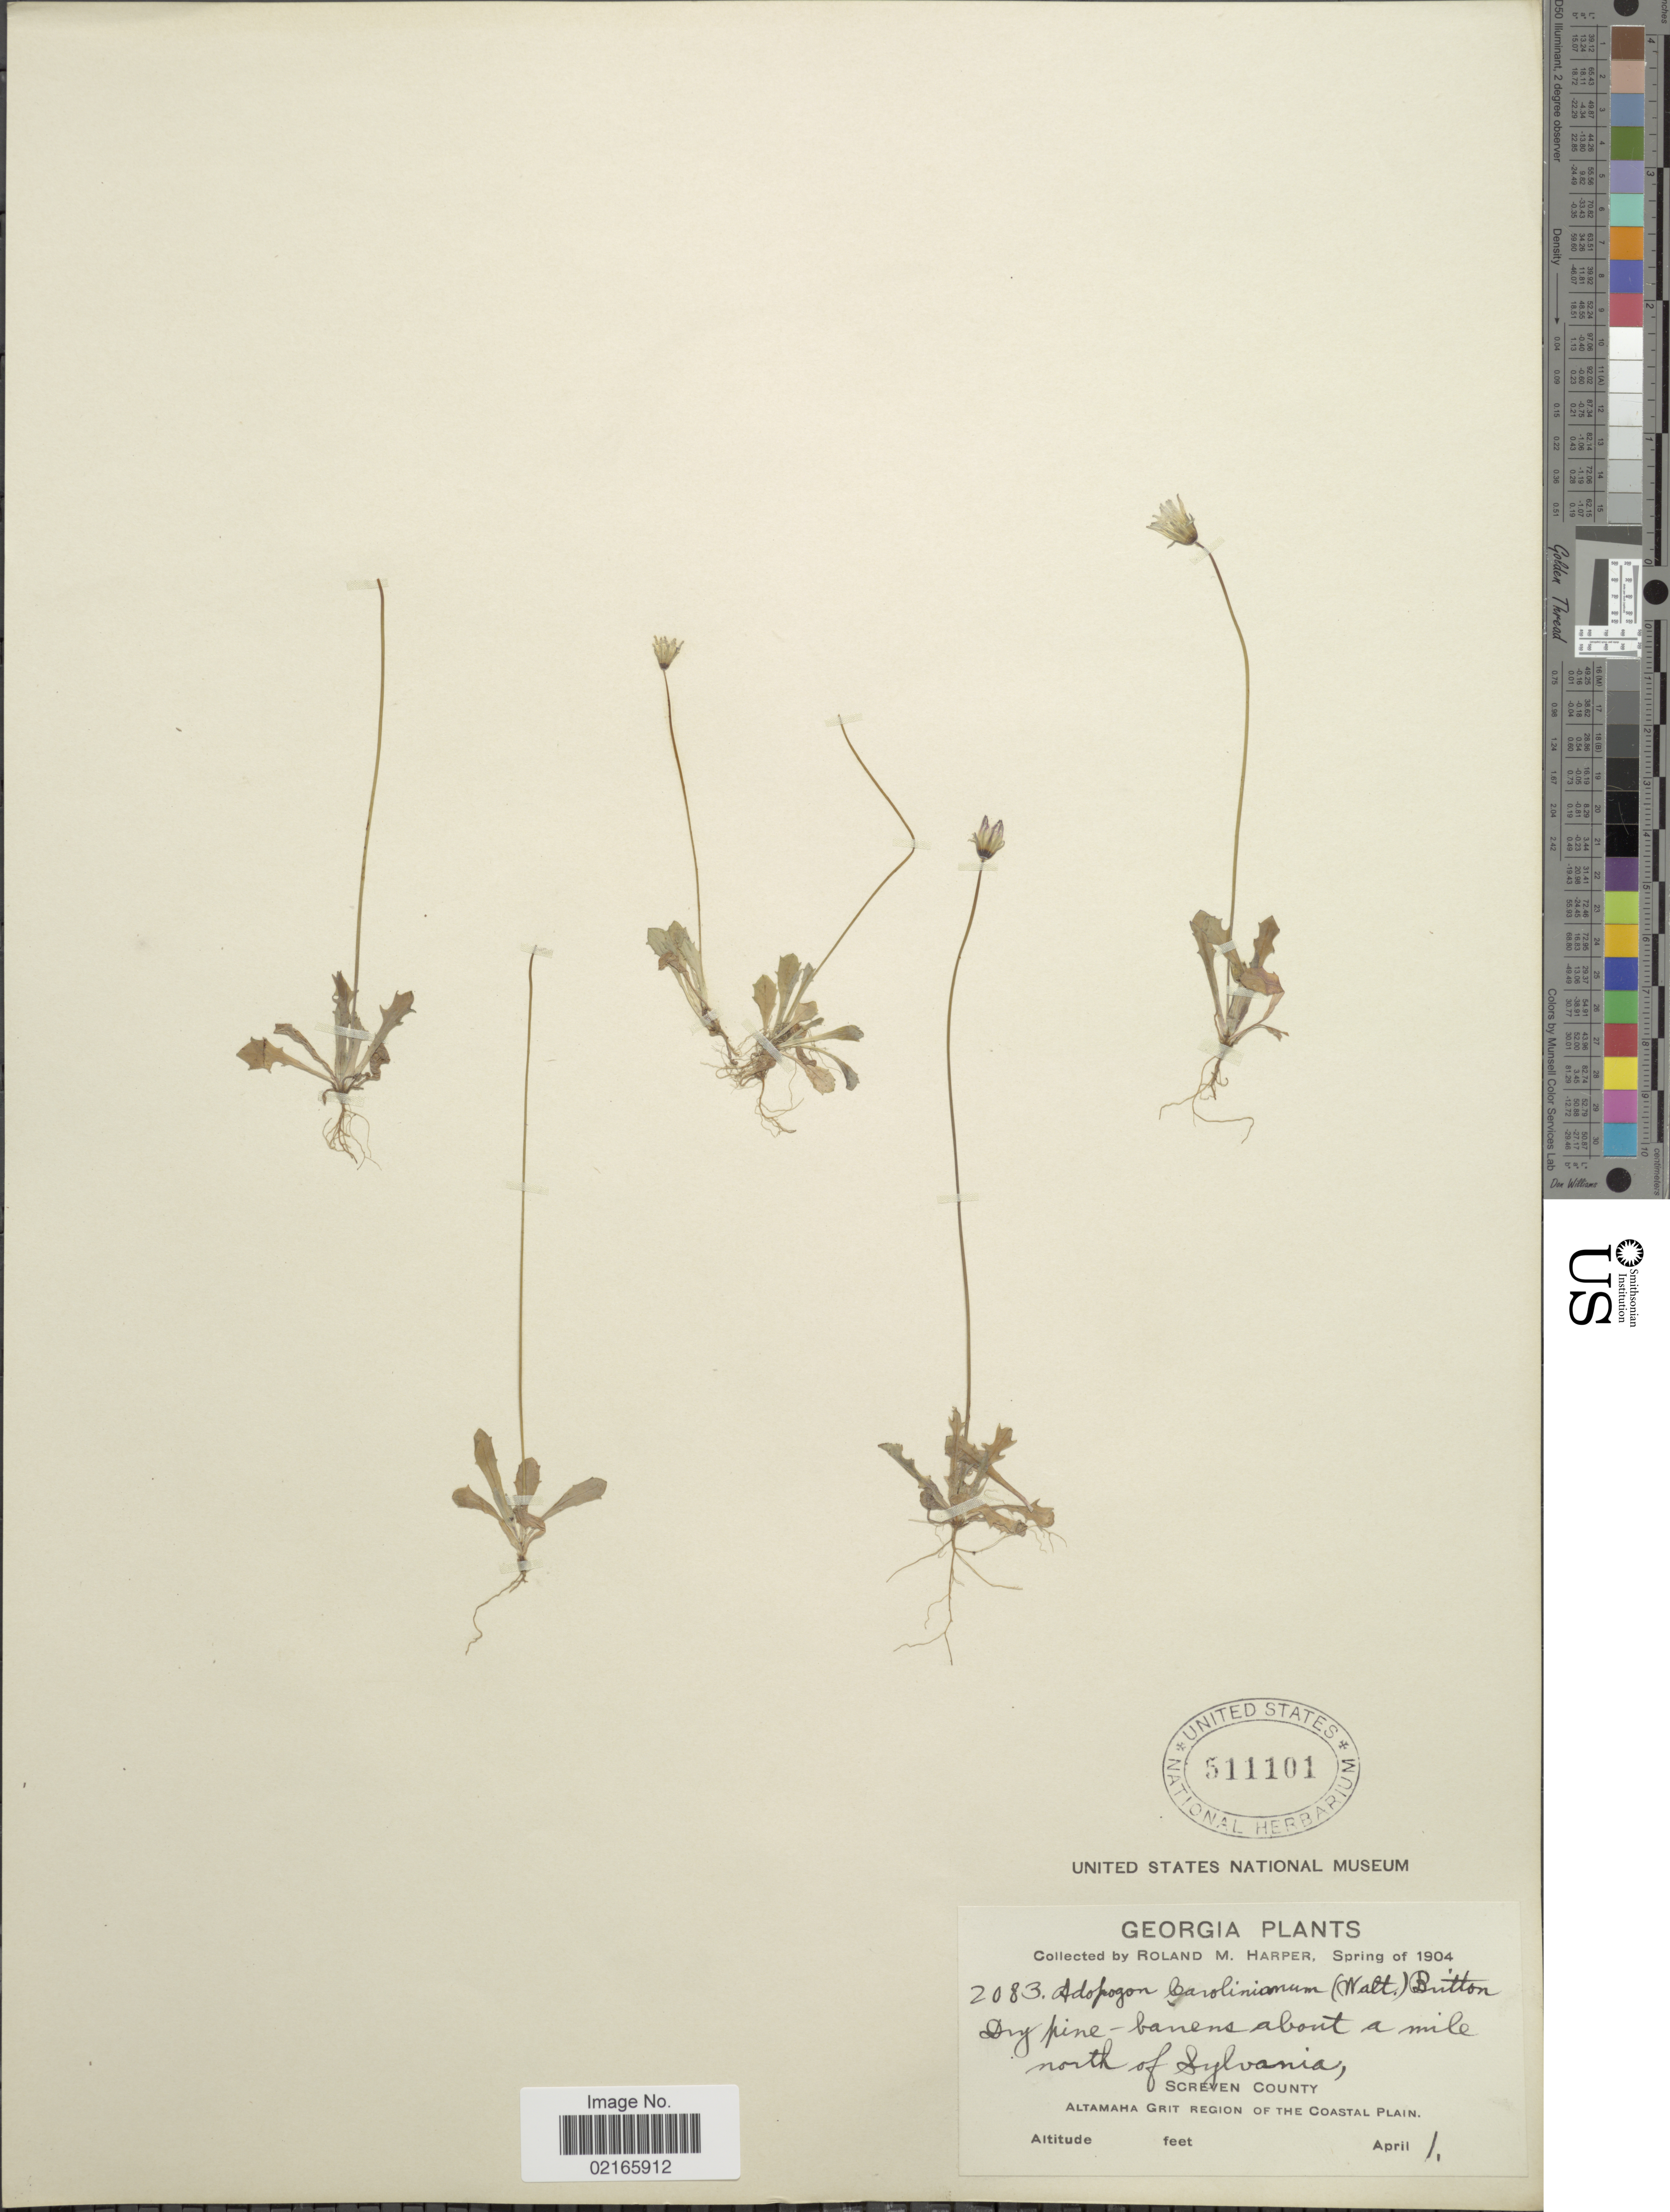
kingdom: Plantae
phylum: Tracheophyta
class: Magnoliopsida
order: Asterales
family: Asteraceae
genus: Krigia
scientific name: Krigia virginica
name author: (L.) Willd.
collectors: R. M. Harper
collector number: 2083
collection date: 1904-04-01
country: United States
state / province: Georgia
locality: Dry pine-barrens about a mile north of Sylvania, Screven County, Altamaha Grit Region of the Coastal Plain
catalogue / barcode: US 511101